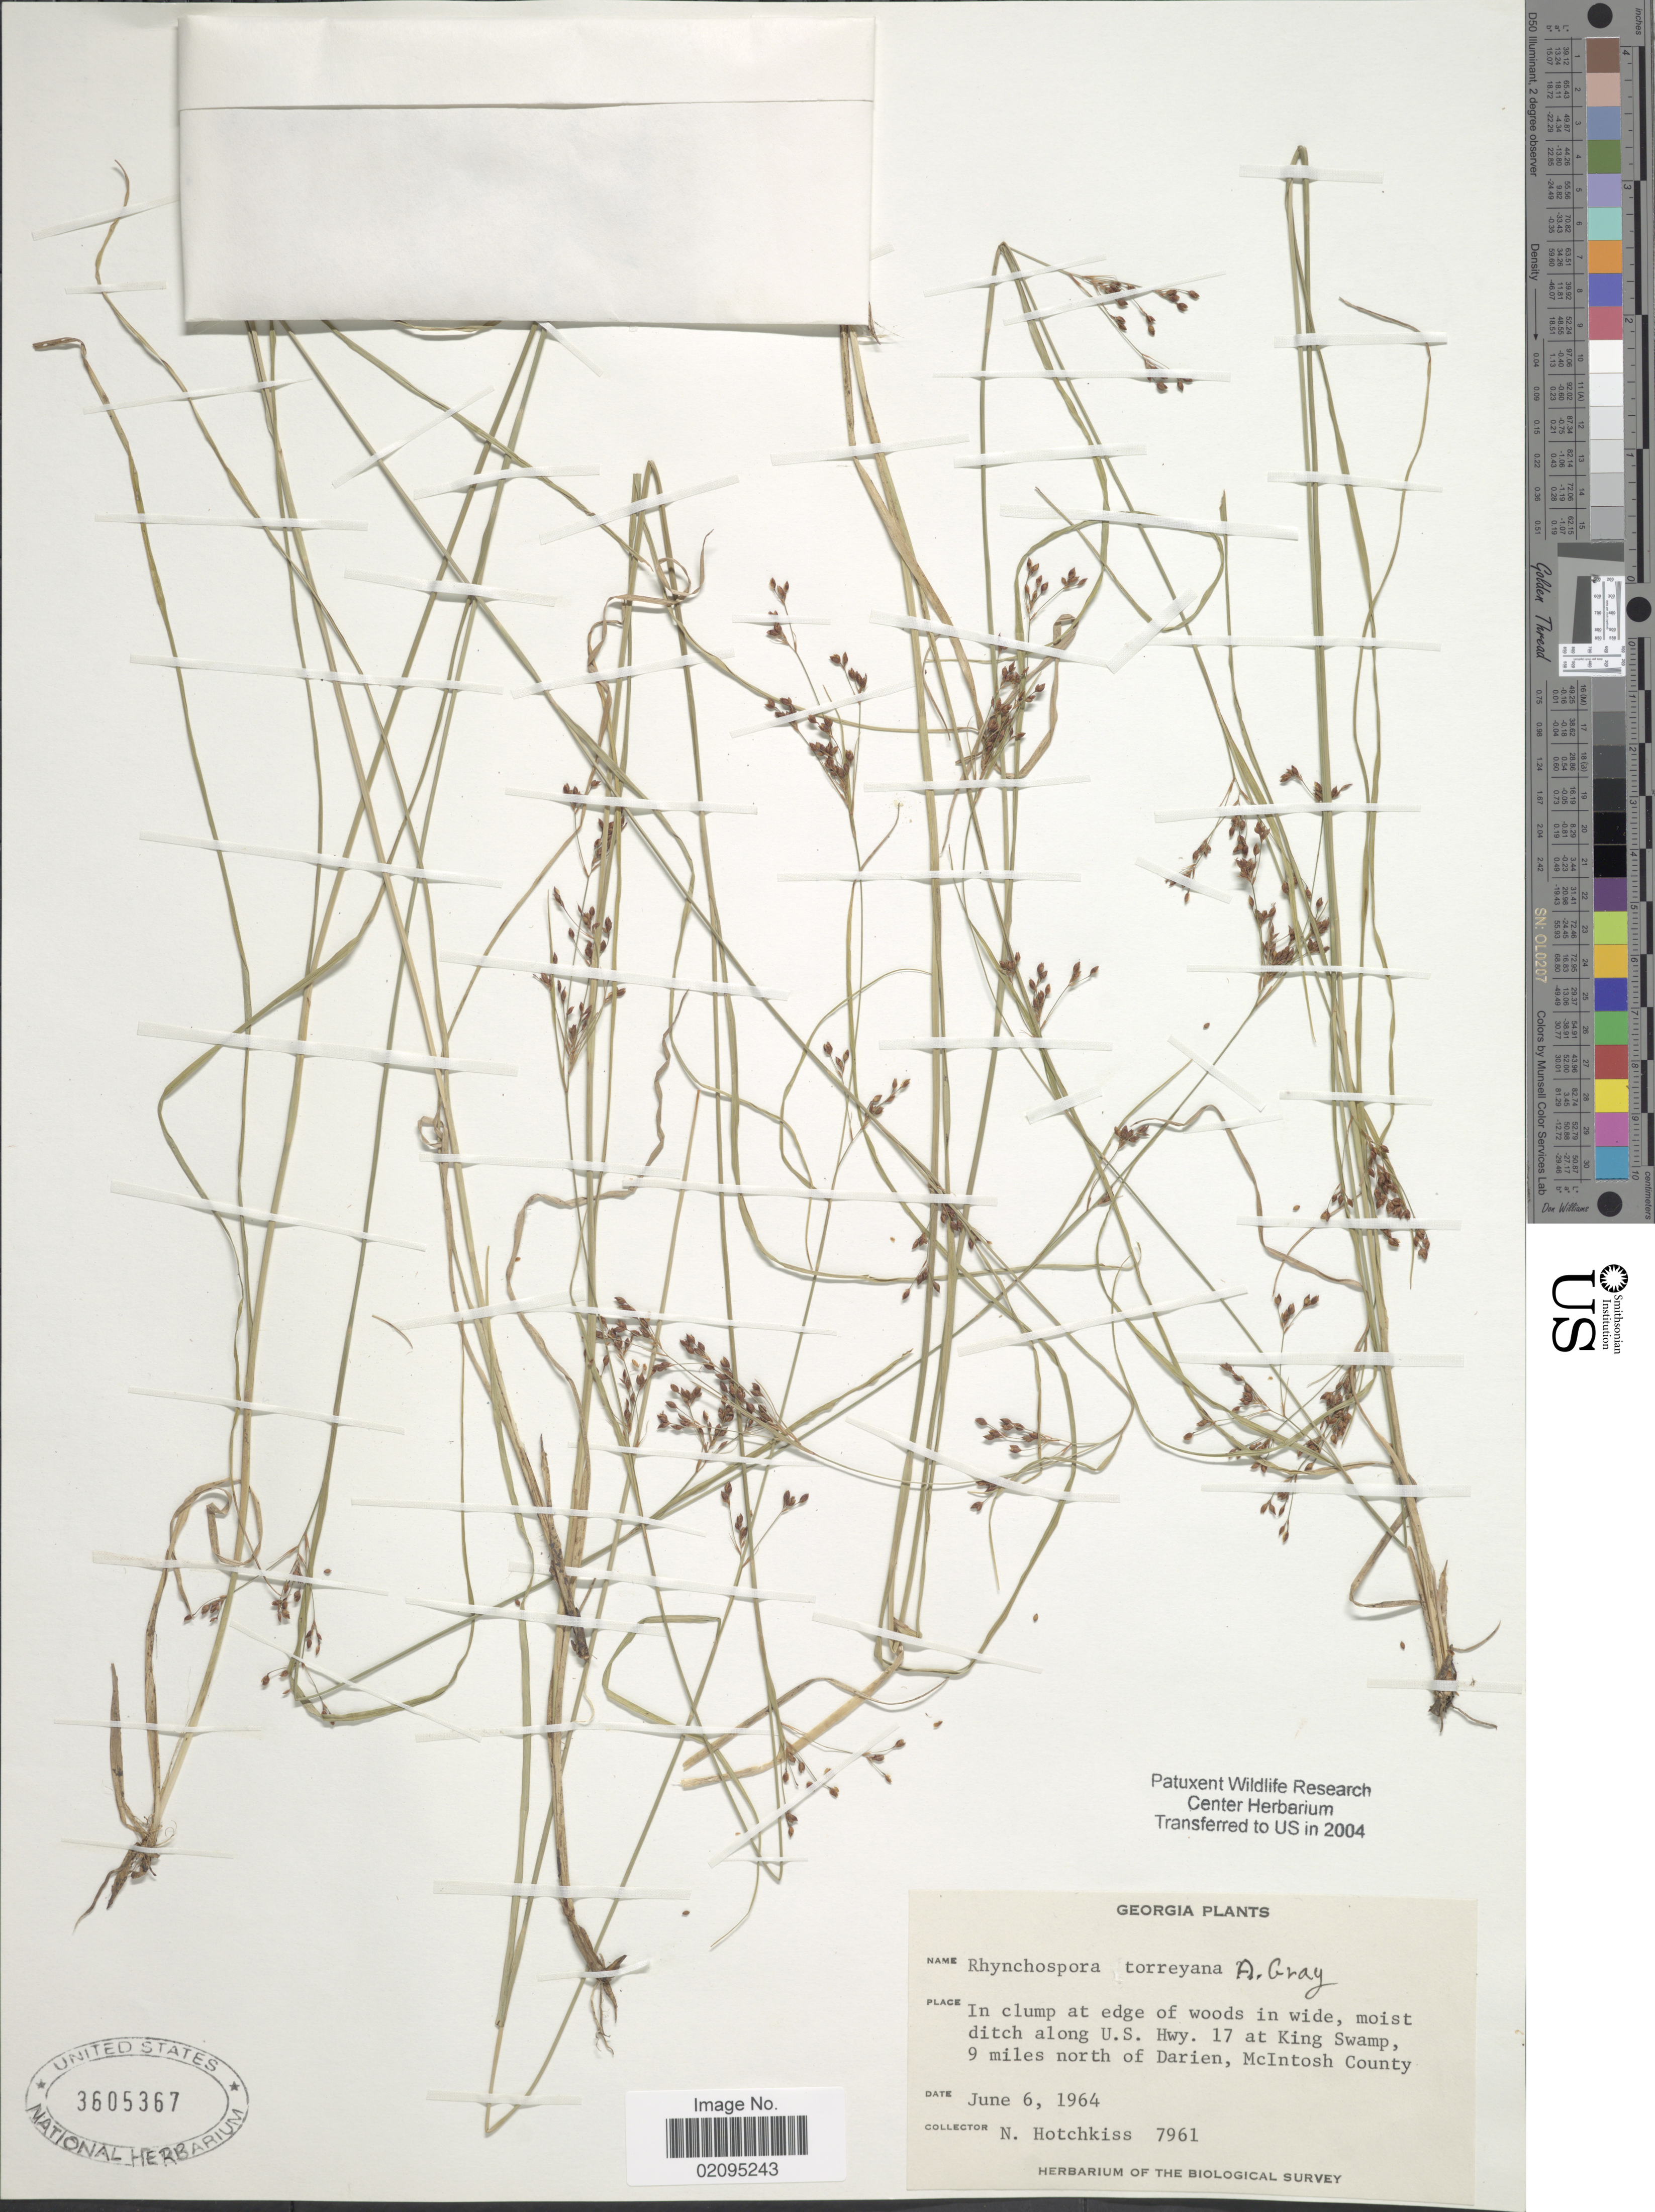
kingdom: Plantae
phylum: Tracheophyta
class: Liliopsida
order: Poales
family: Cyperaceae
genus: Rhynchospora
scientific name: Rhynchospora torreyana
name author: A. Gray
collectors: N. Hotchkiss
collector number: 7961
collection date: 1964-06-06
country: United States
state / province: Georgia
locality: In clump at edge of woods in wide, moist ditch along U.S. Hwy. 17 at King Swamp, 9 miles north of Darien, McIntosh County.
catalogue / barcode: US 3605367